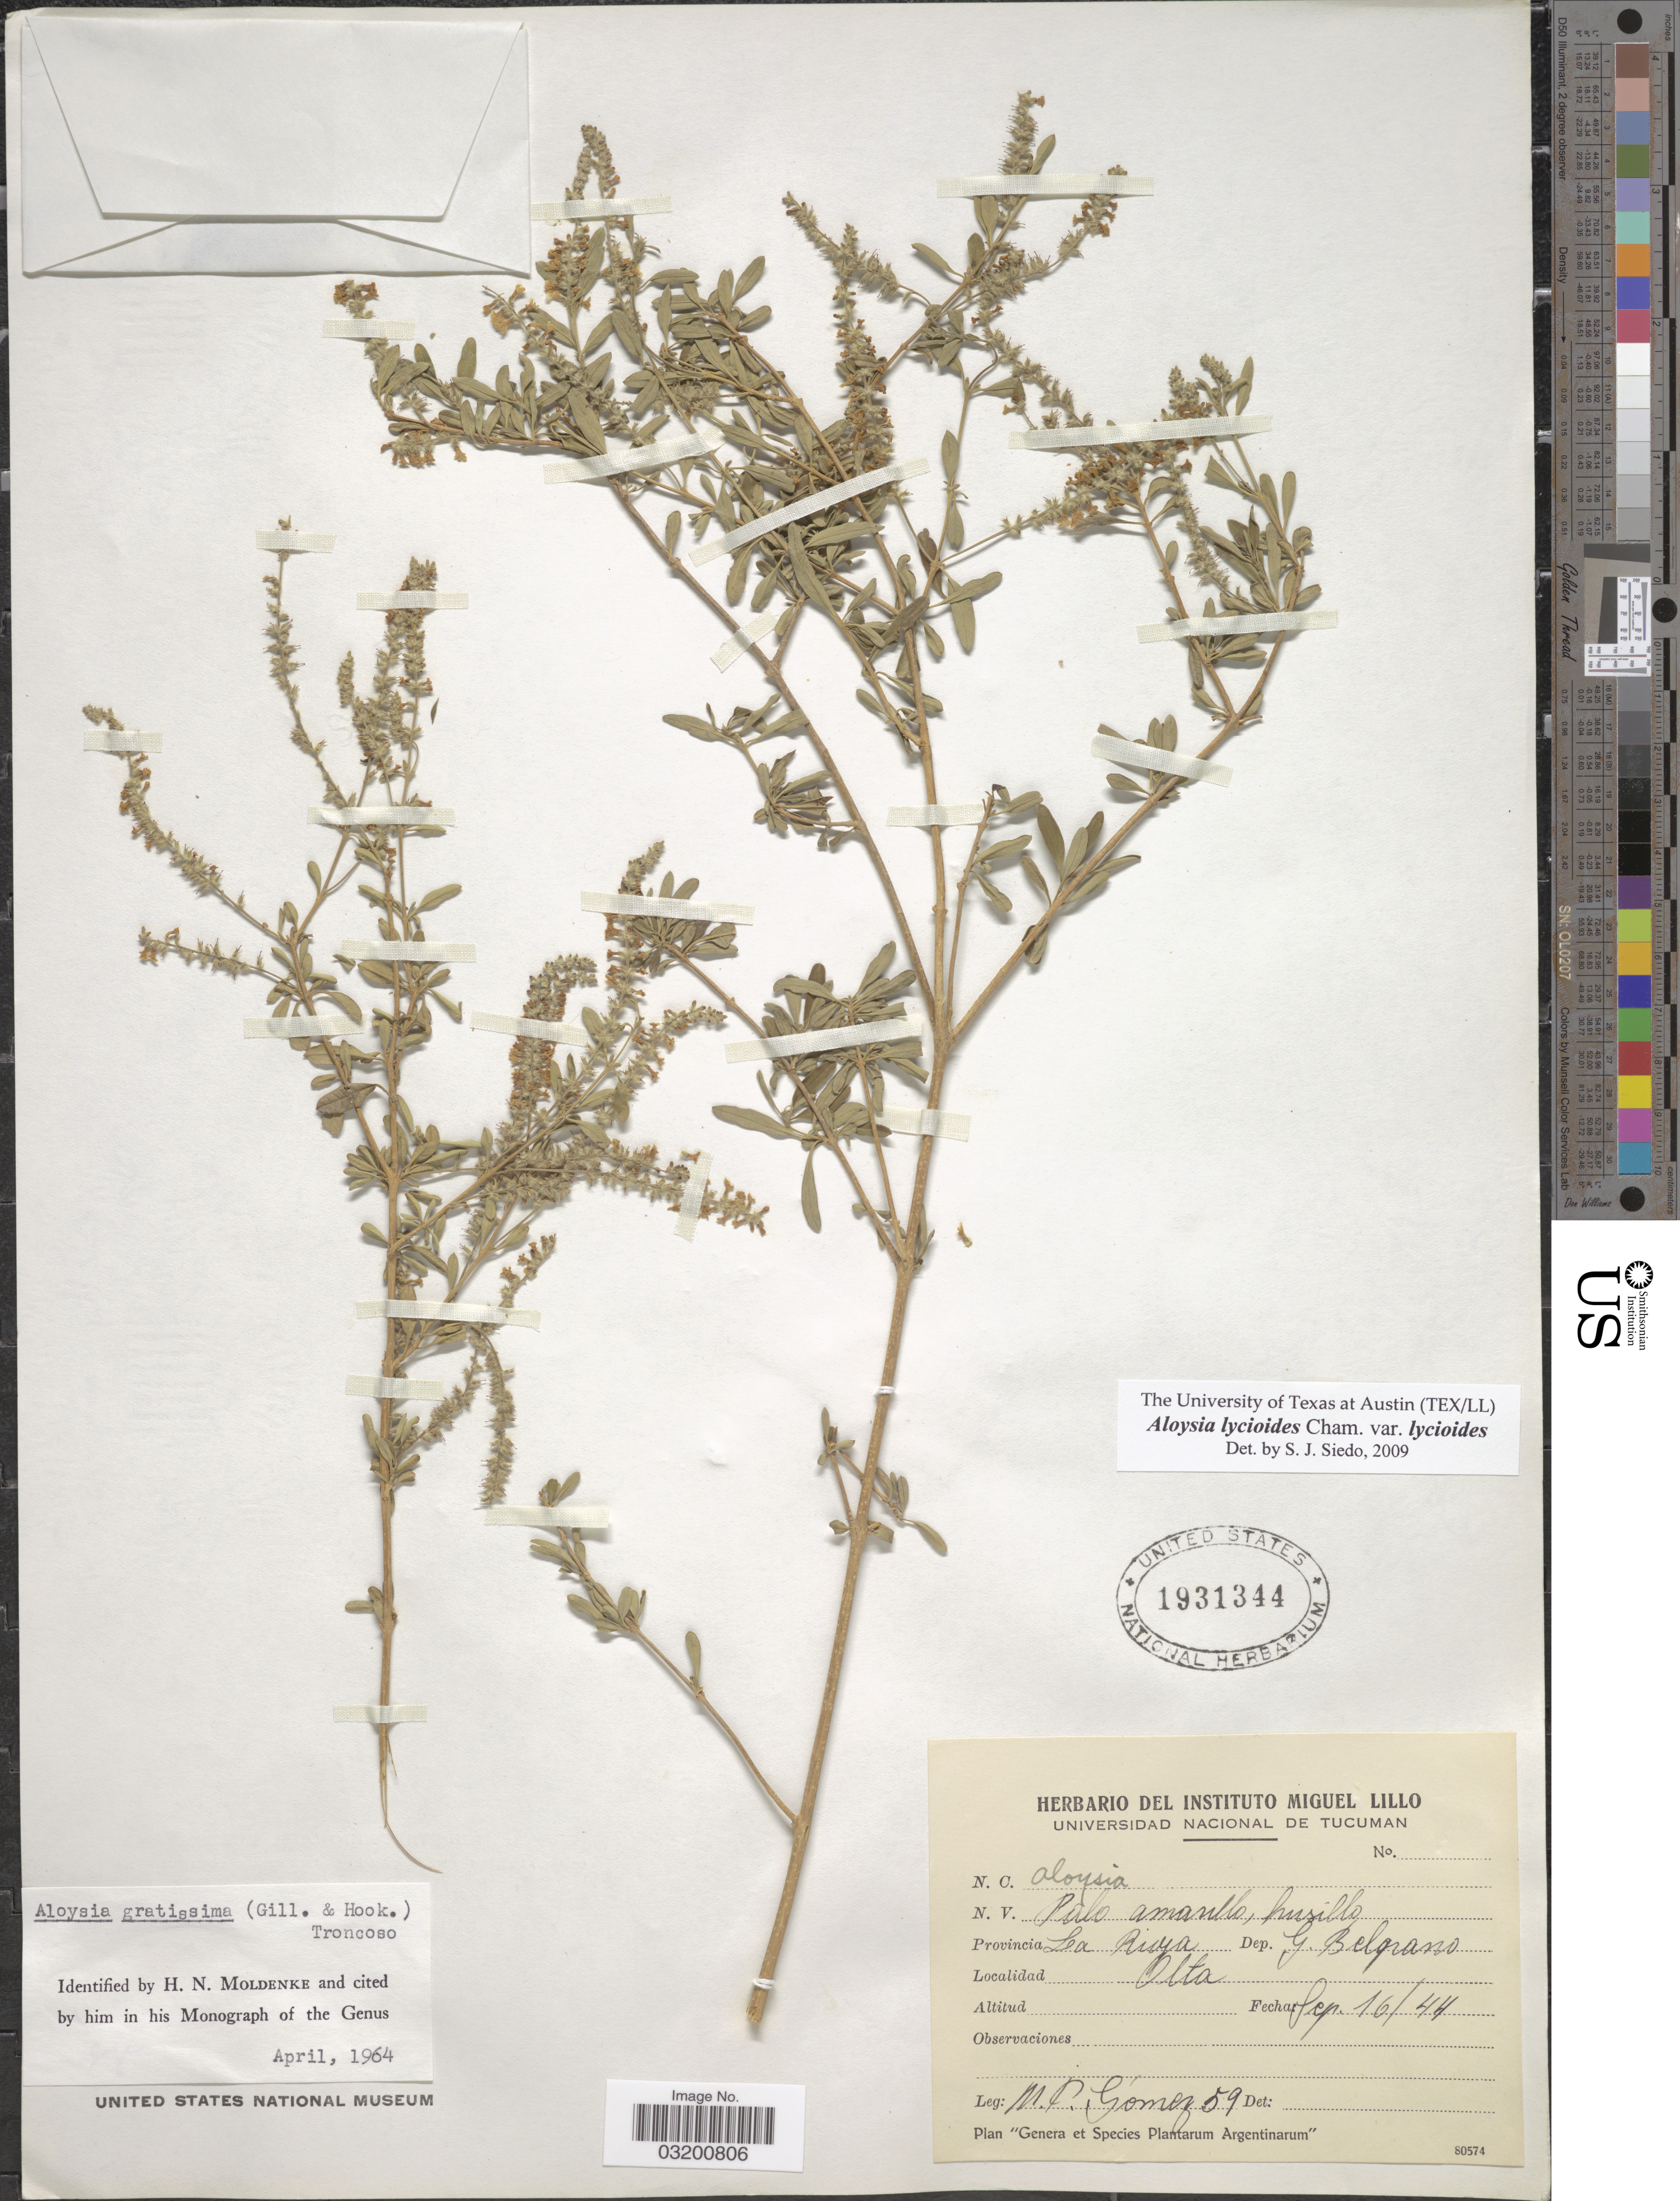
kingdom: Plantae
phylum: Tracheophyta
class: Magnoliopsida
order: Lamiales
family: Verbenaceae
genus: Aloysia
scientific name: Aloysia lycioides var. lycioides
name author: Cham.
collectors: M. Gomez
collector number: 59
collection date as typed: Transcribed d/m/y: 16/9/44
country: Argentina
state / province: La Rioja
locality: Dep. G. Belgrano. Olta.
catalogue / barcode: US 1931344